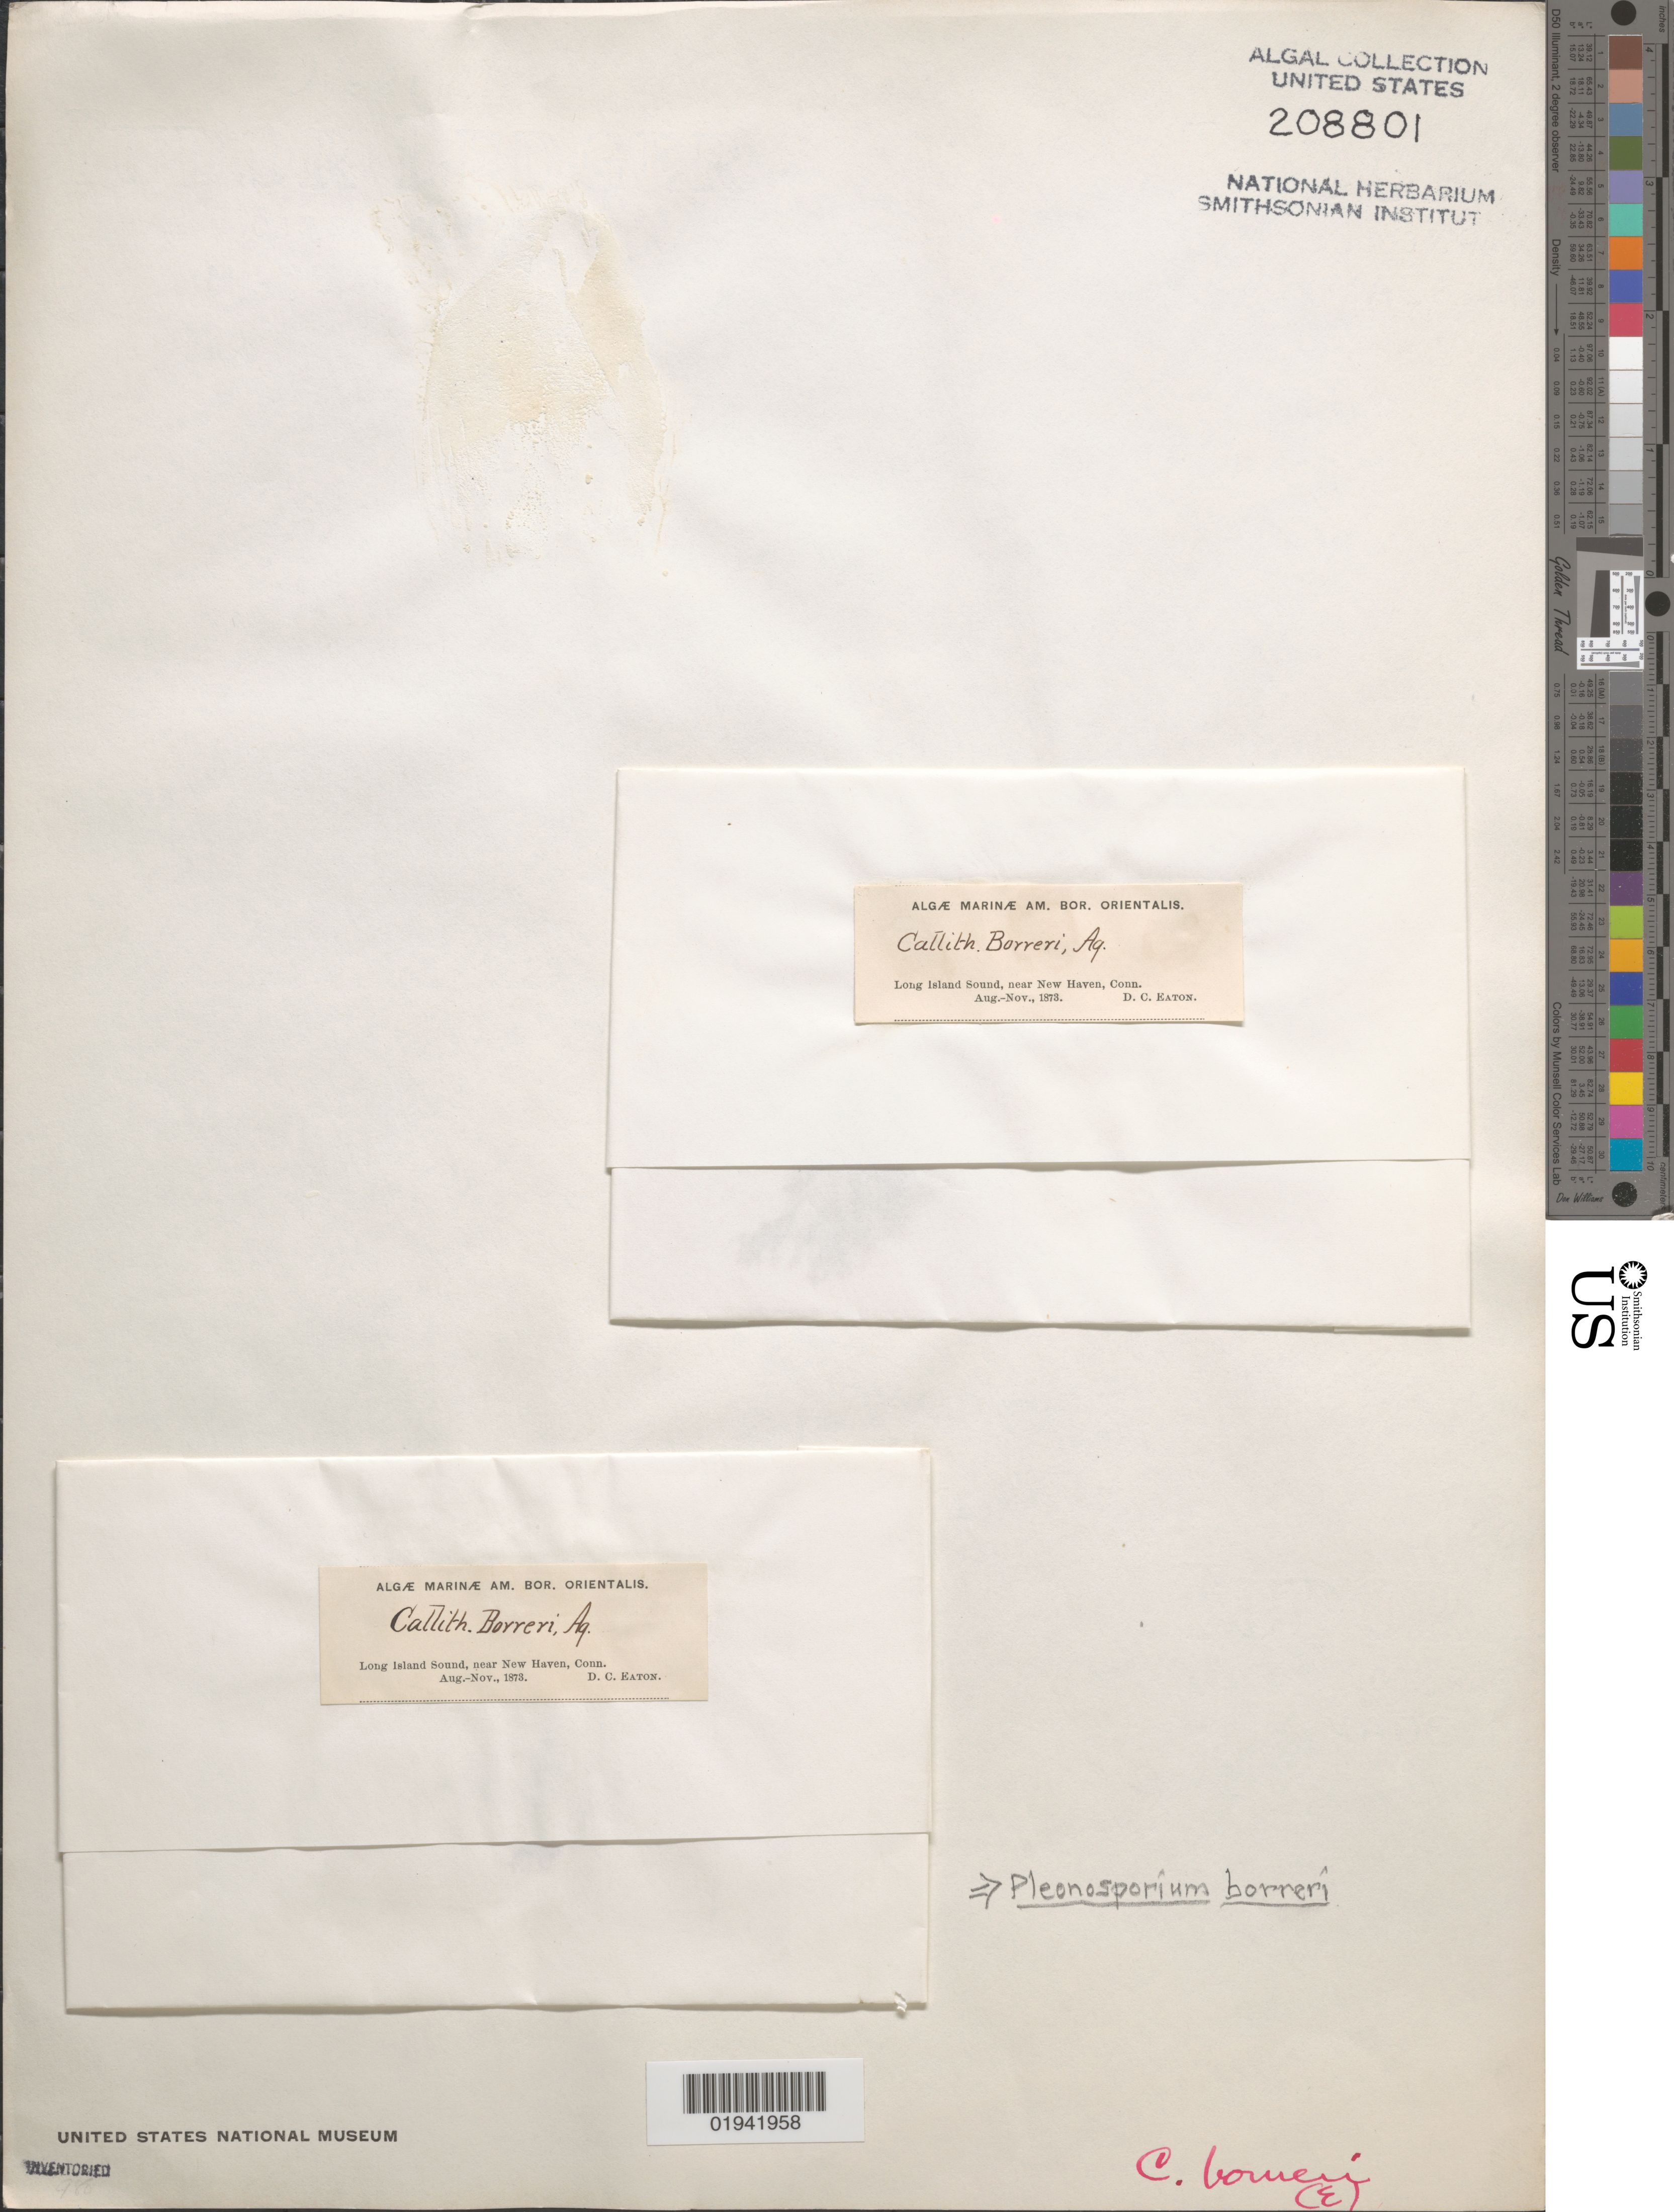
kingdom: Plantae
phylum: Rhodophyta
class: Florideophyceae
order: Ceramiales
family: Wrangeliaceae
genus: Pleonosporium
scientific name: Pleonosporium borreri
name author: (Sm.) Näg.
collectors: D. C. Eaton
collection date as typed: Aug 1873 to -- Nov 1873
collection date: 1873-08/1873-11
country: United States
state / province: Connecticut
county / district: New Haven County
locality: Long Island Sound, near New Haven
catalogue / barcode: US 208801